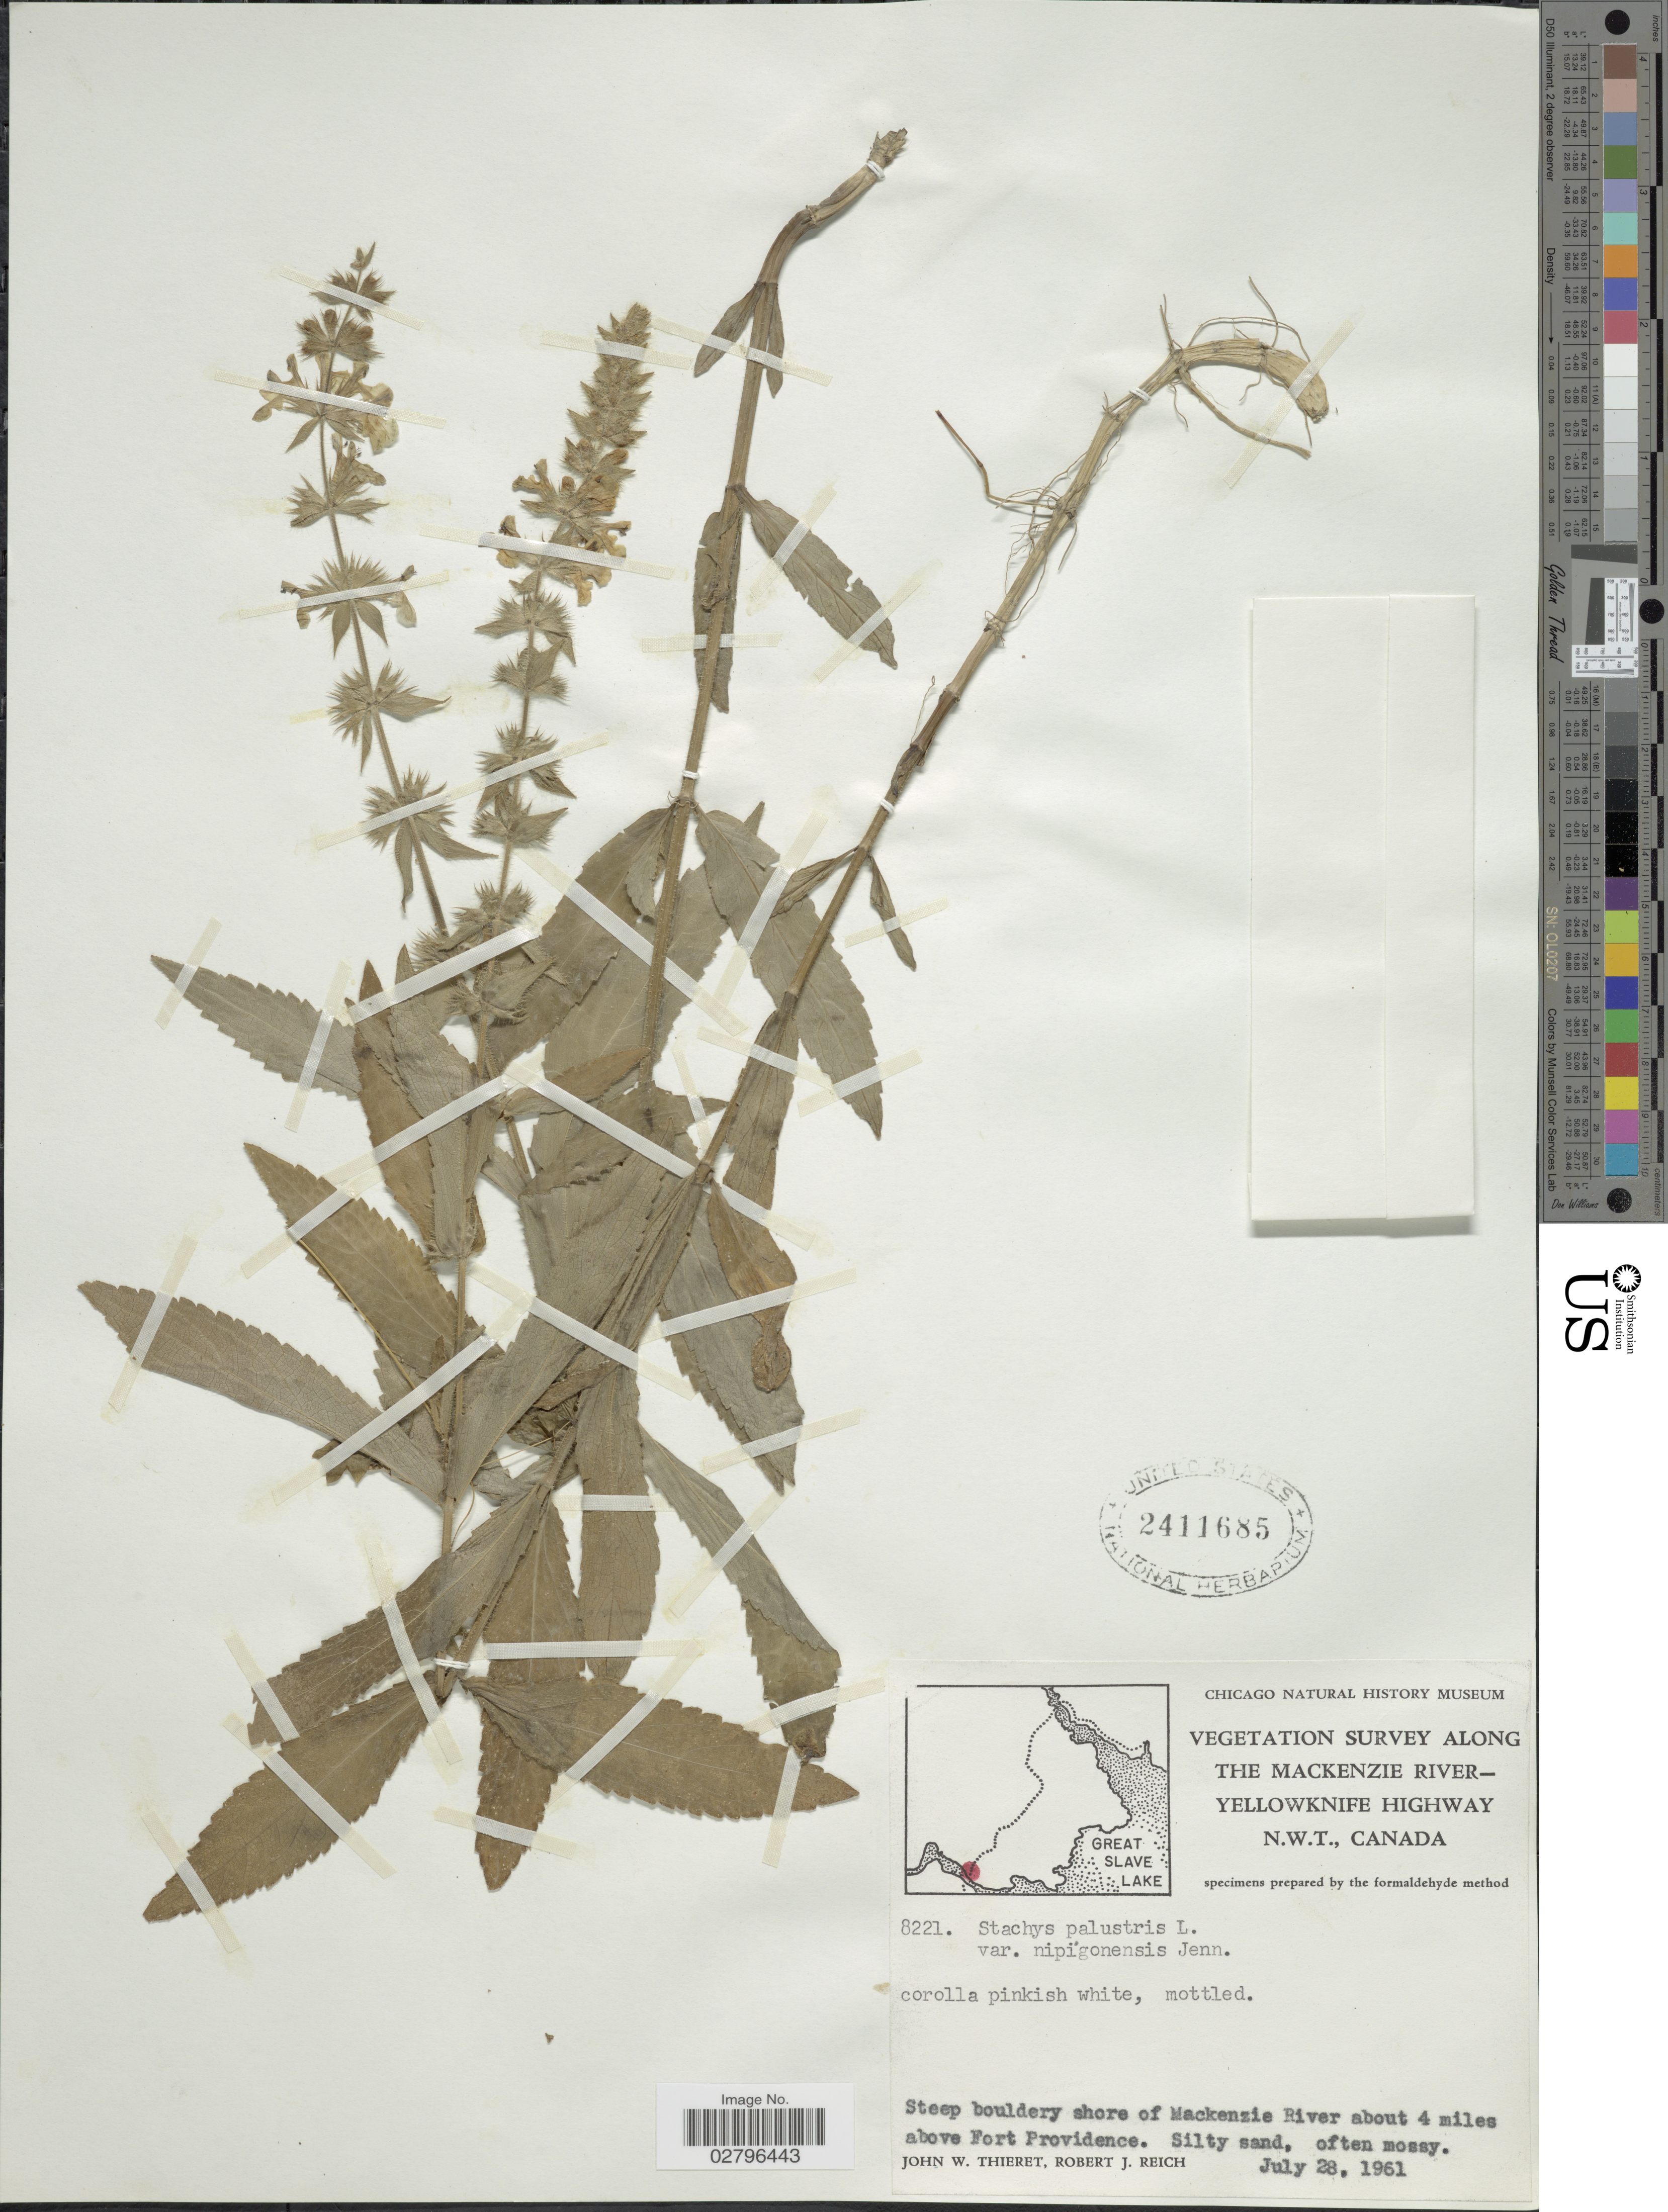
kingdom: Plantae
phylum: Tracheophyta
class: Magnoliopsida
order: Lamiales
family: Lamiaceae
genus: Stachys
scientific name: Stachys palustris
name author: L.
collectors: J. W. Thieret & R. Reich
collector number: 8221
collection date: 1961-07-28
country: Canada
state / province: Northwest Territories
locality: Along the Mackenzie River-Yellowknife Highway. Steep bouldery shore of Mackenzie River about 4 miles above Fort Providence.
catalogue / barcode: US 2411685